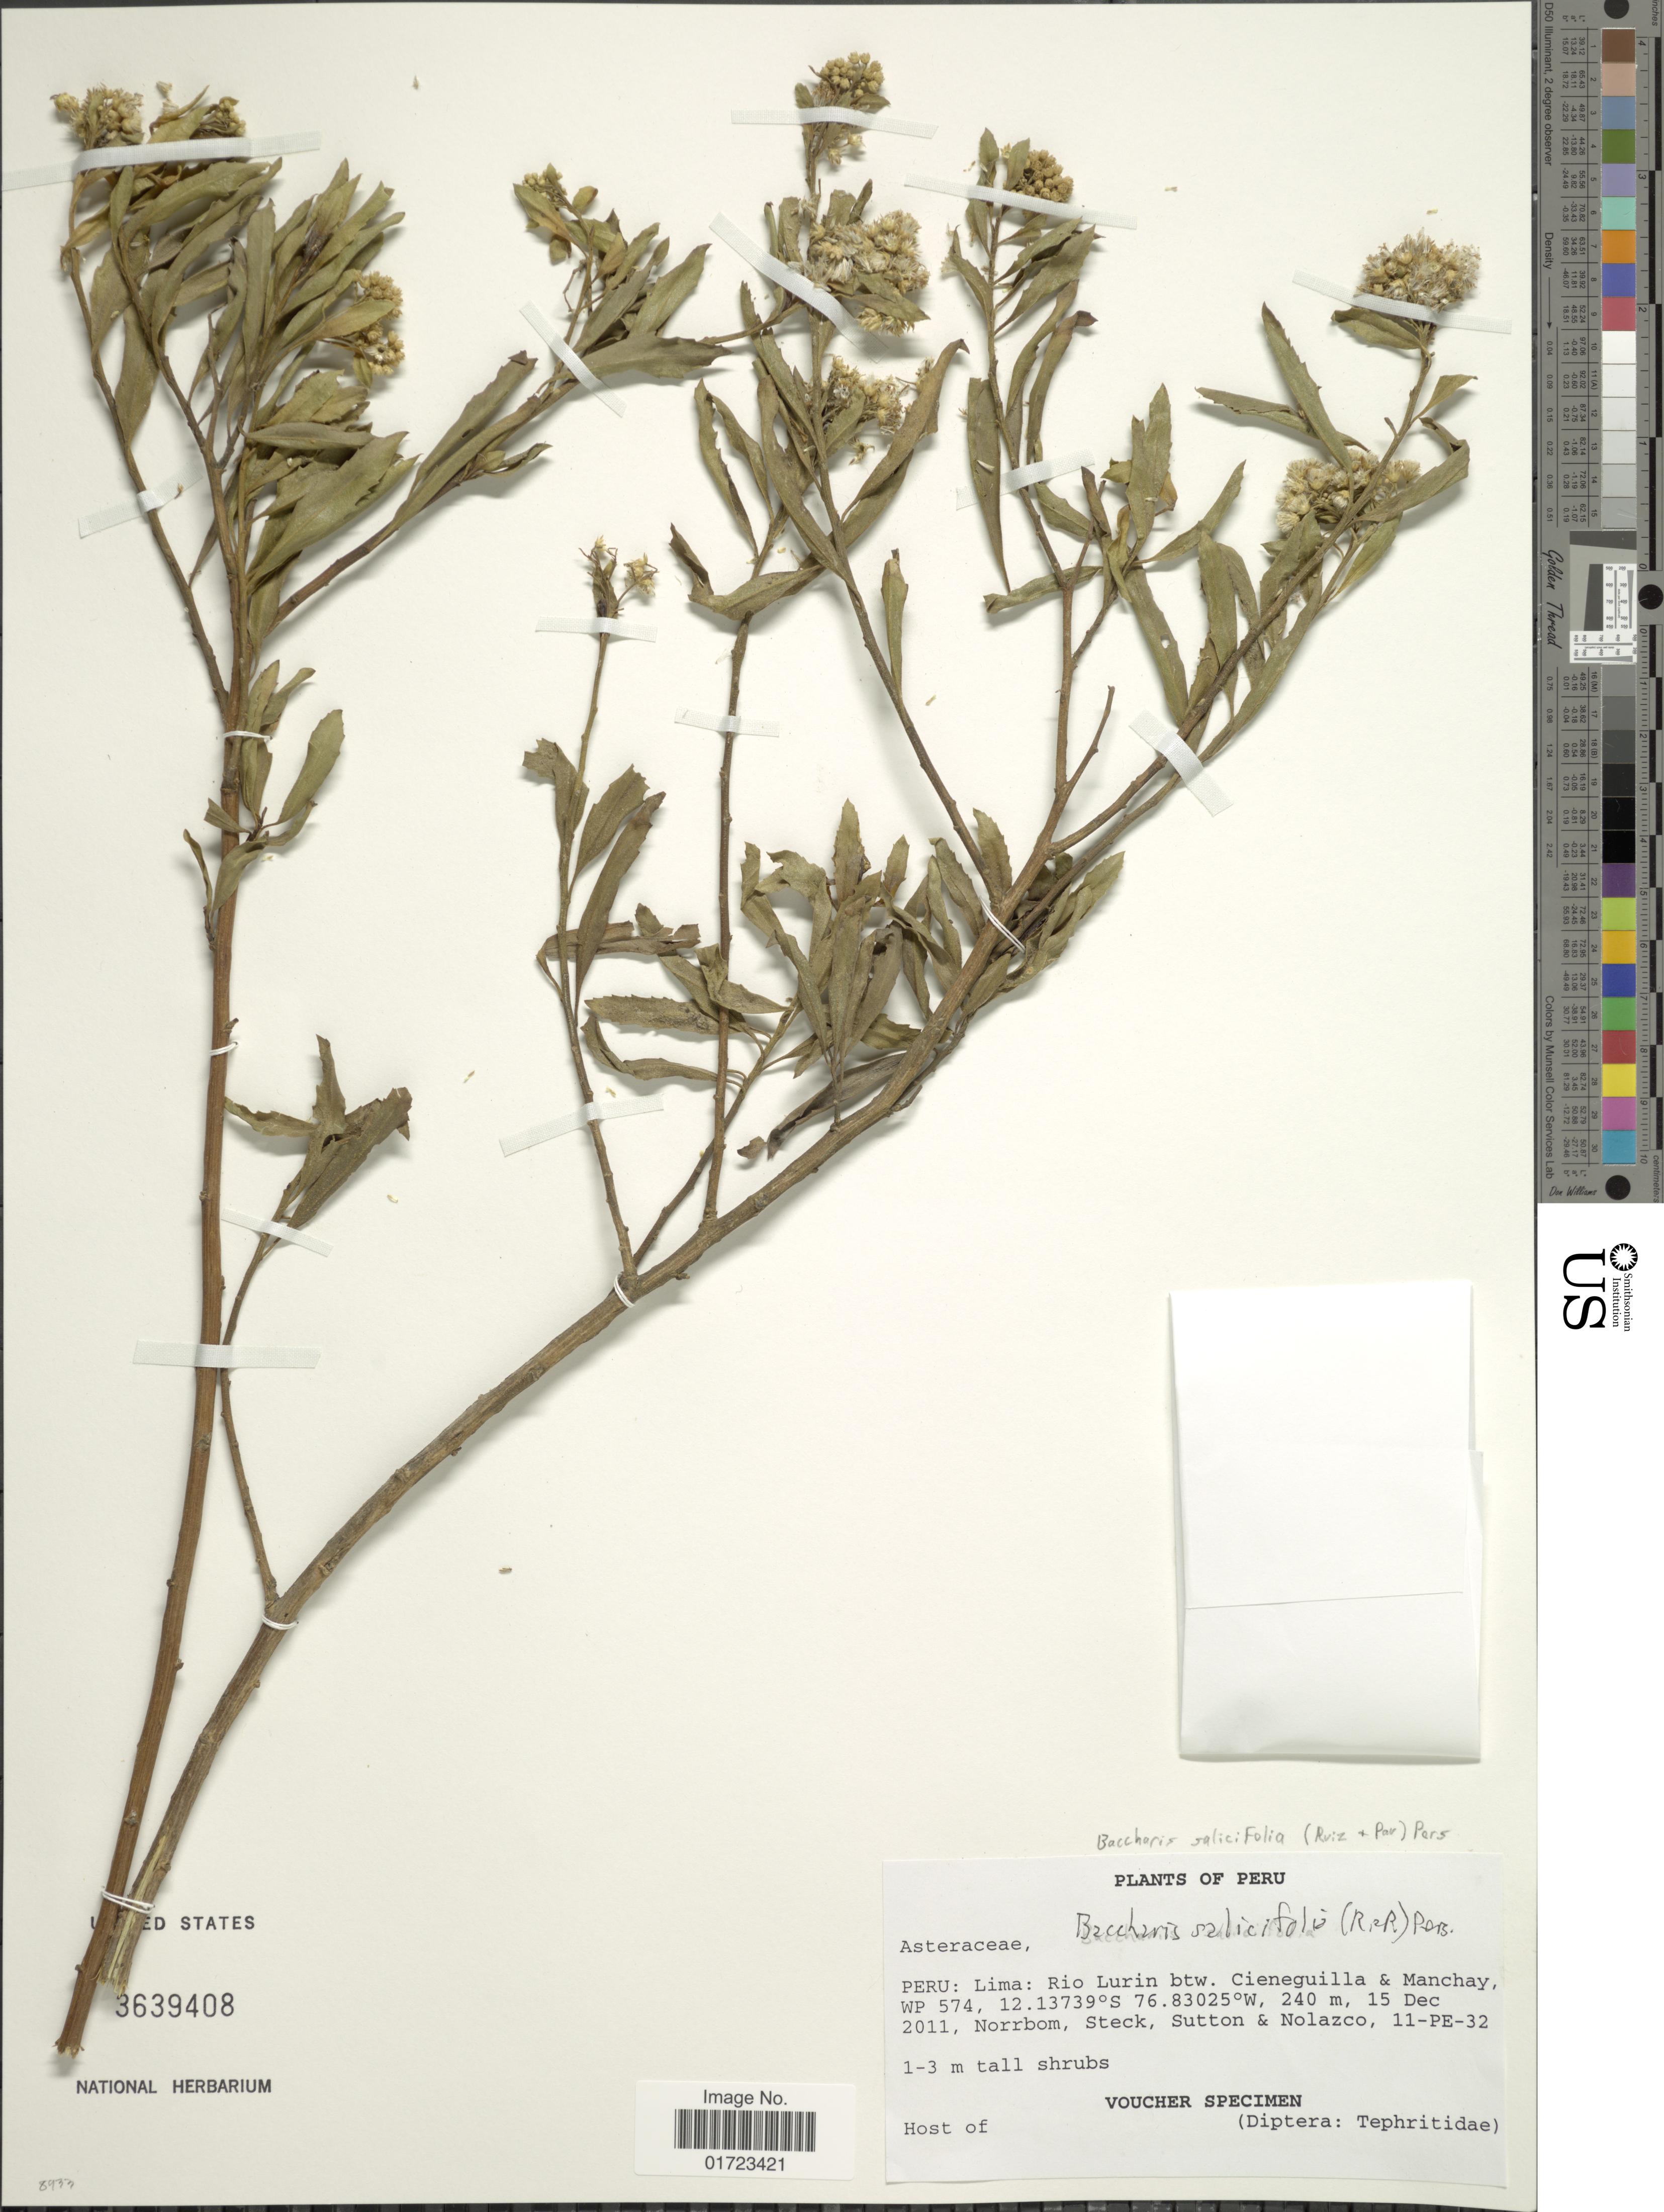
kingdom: Plantae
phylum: Tracheophyta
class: Magnoliopsida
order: Asterales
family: Asteraceae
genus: Baccharis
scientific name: Baccharis salicifolia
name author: (Ruiz & Pav.) Pers.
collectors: A. L. Norrbom, Sutton, -- & Nolazco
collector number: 11-PE-32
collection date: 2011-12-15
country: Peru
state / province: Lima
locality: Peru: Lima: Rio Lurin btw. Cieneguilla & Manchay, WP 574.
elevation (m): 240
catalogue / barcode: US 3639408